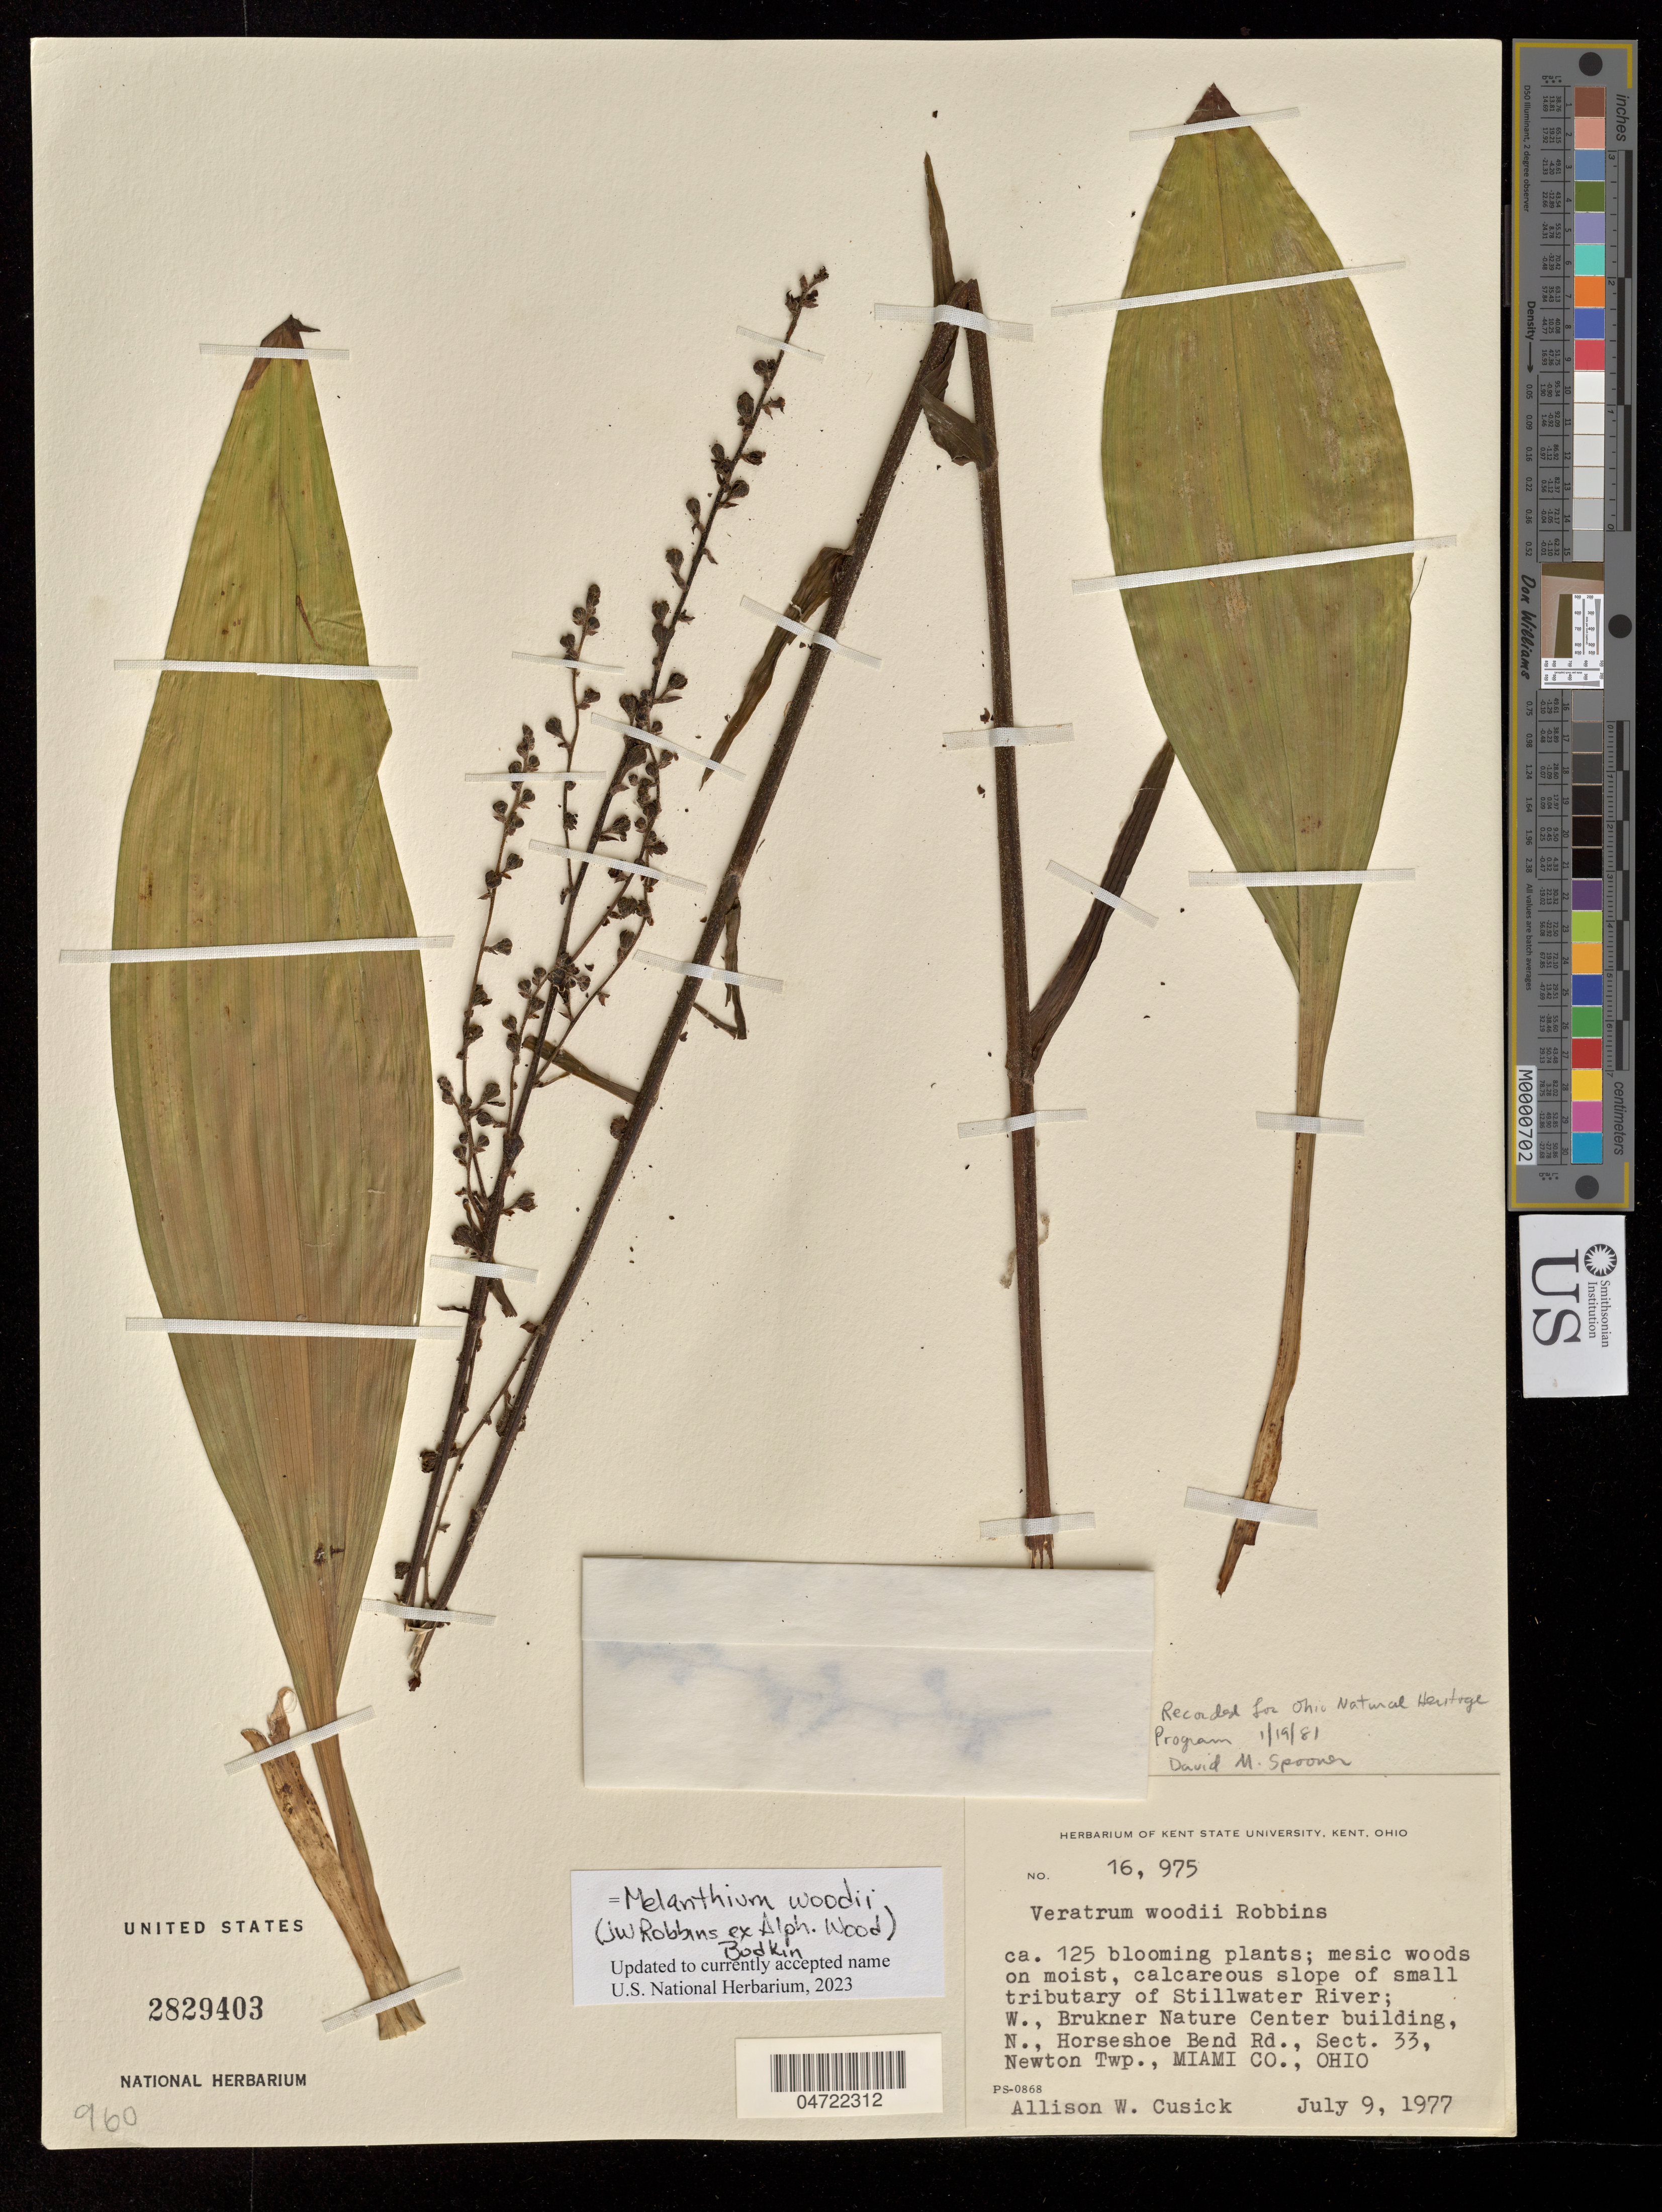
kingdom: Plantae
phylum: Tracheophyta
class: Liliopsida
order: Liliales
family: Melanthiaceae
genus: Melanthium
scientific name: Melanthium woodii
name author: (J.W. Robbins ex Alph. Wood) Bodkin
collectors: A. Cusick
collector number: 16975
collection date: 1977-07-09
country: United States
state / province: Ohio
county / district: Miami County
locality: Small tributary of Stillwater River w., Brukner Nature Center bulding, N, Horseshoe Bend Rd, Sect. 33, Newton Twp.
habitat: Mesic woods on moist, calcareous slopes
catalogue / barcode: US 2829403